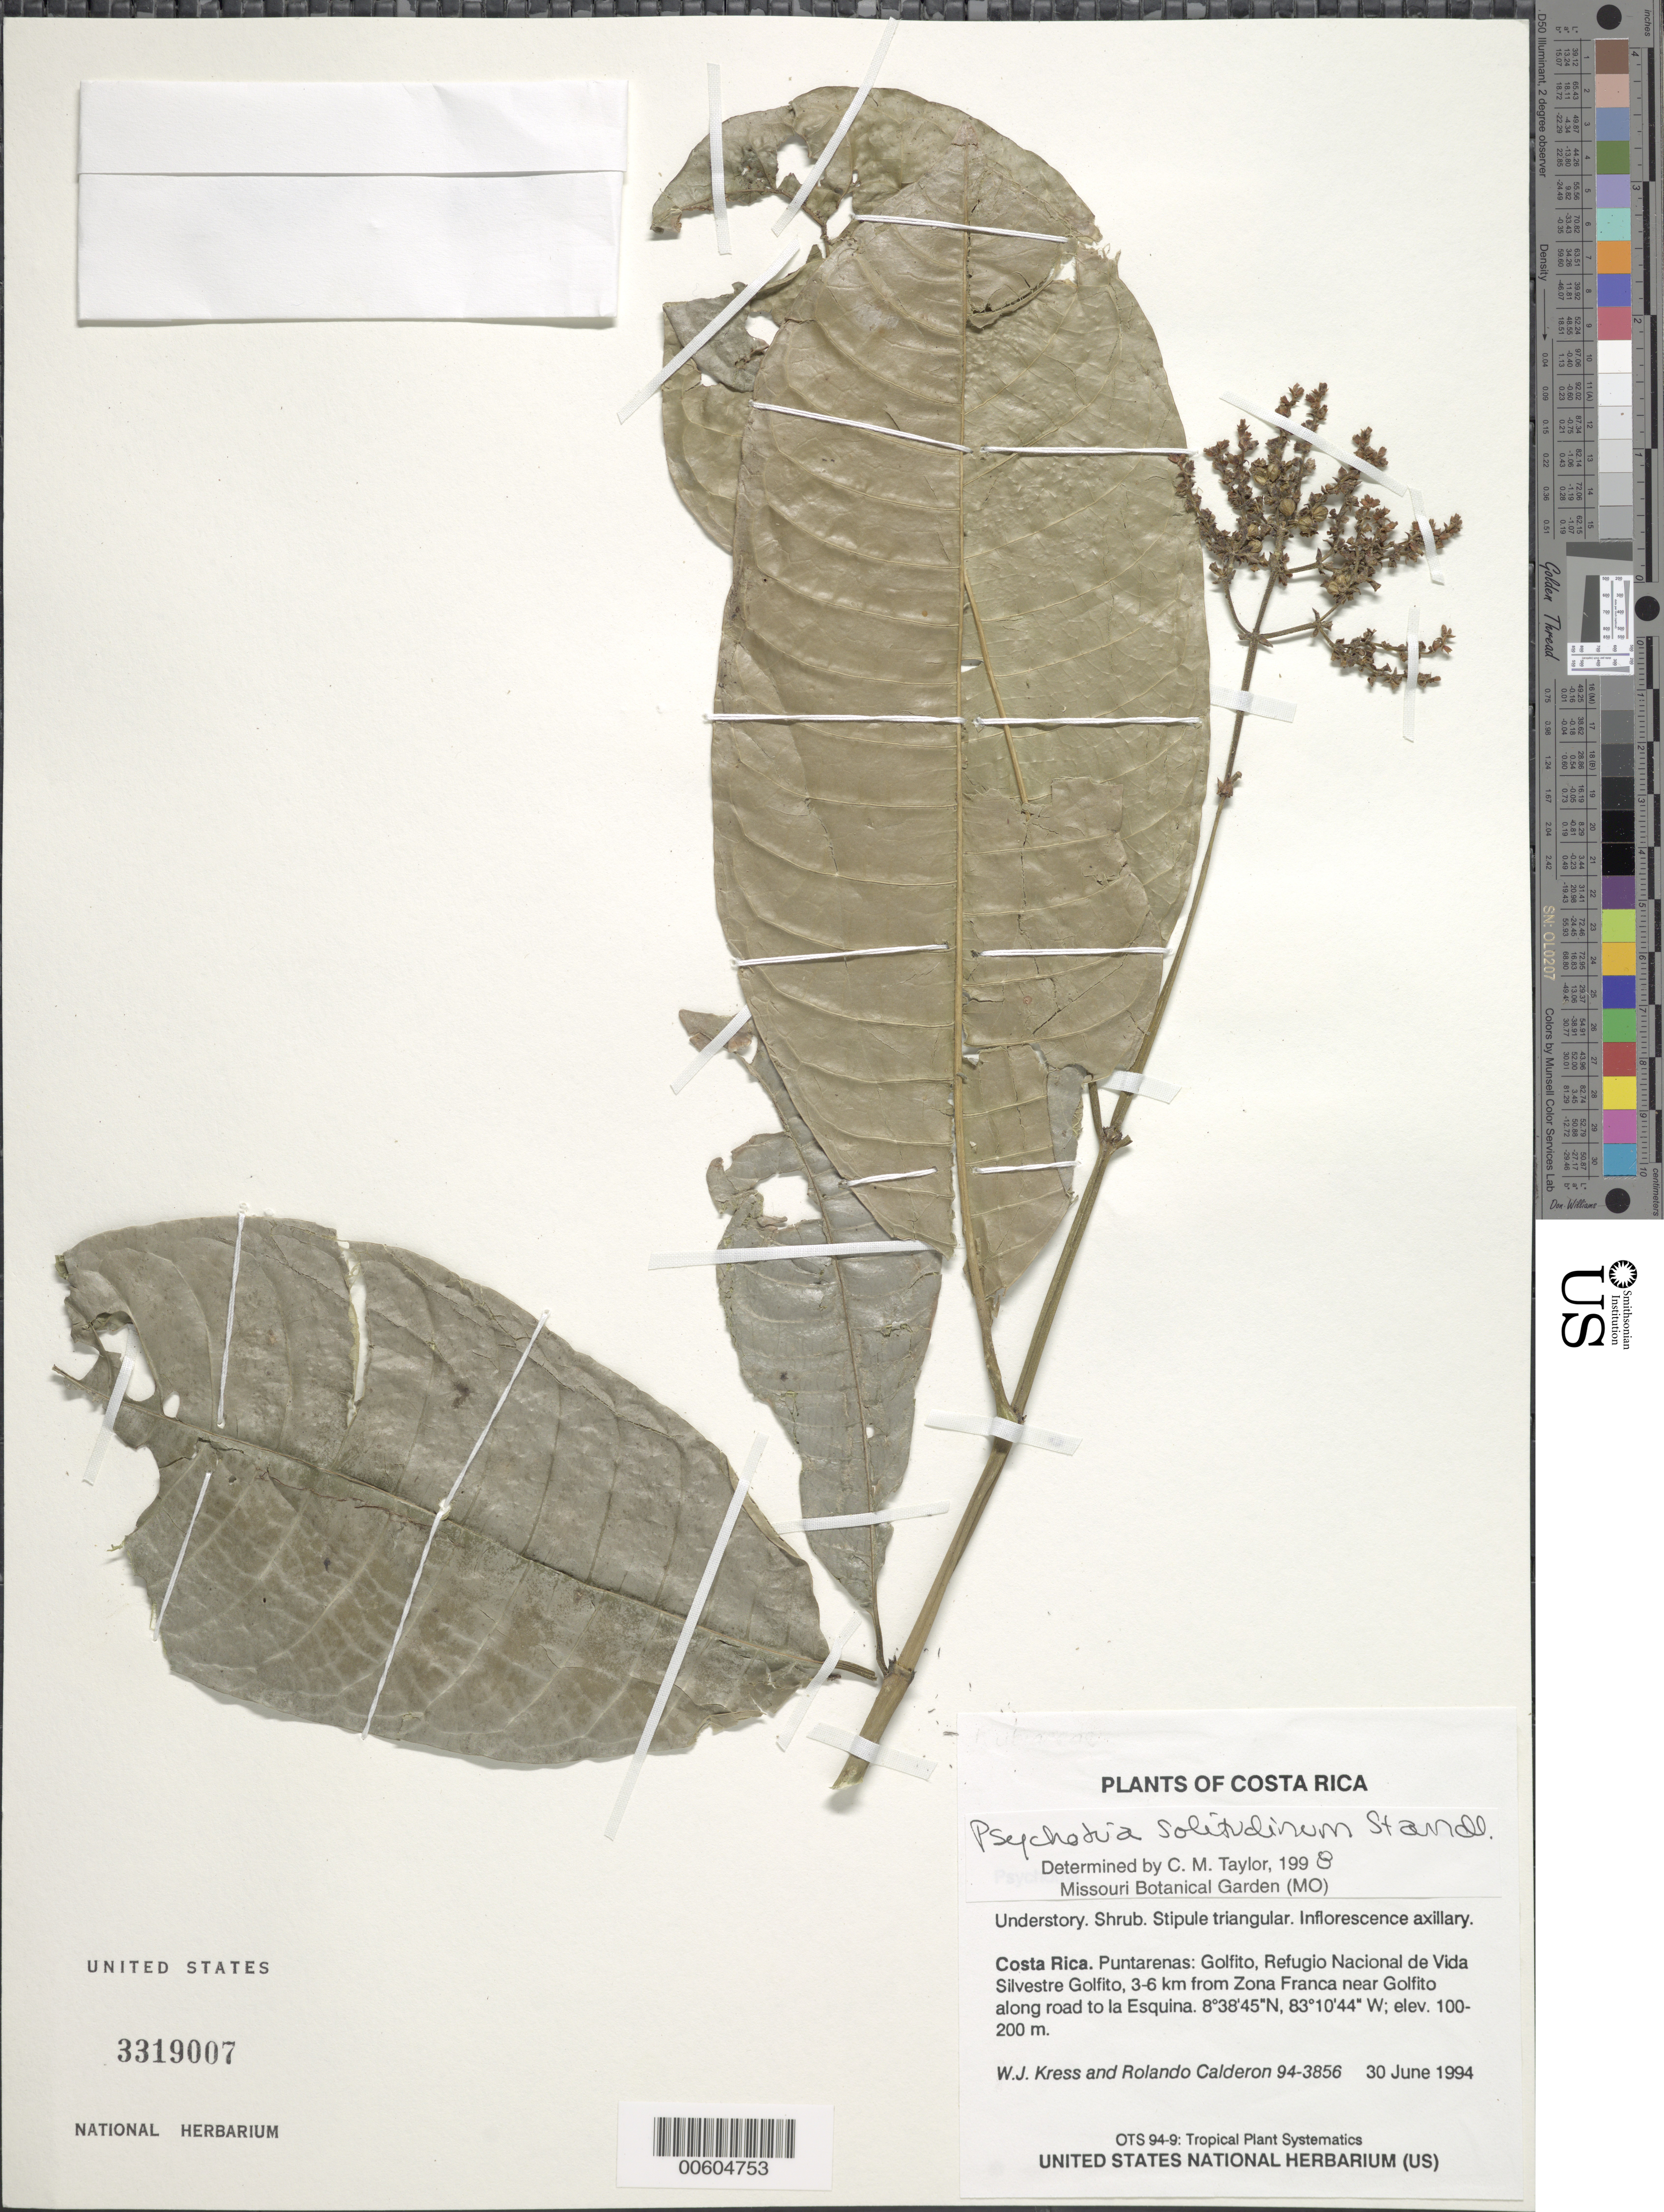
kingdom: Plantae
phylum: Tracheophyta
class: Magnoliopsida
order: Gentianales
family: Rubiaceae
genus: Psychotria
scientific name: Psychotria solitudinum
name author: Standl.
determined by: Taylor, Charlotte M.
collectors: W. J. Kress & R. Calderon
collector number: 94-3856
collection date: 1994-06-30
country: Costa Rica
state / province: Puntarenas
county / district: Golfito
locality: Refugio Nacional de Vida Silvestre Golfito. 3-6 km from Zona Franca near Golfito along the road to La Esquina.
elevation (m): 100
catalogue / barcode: US 3319007